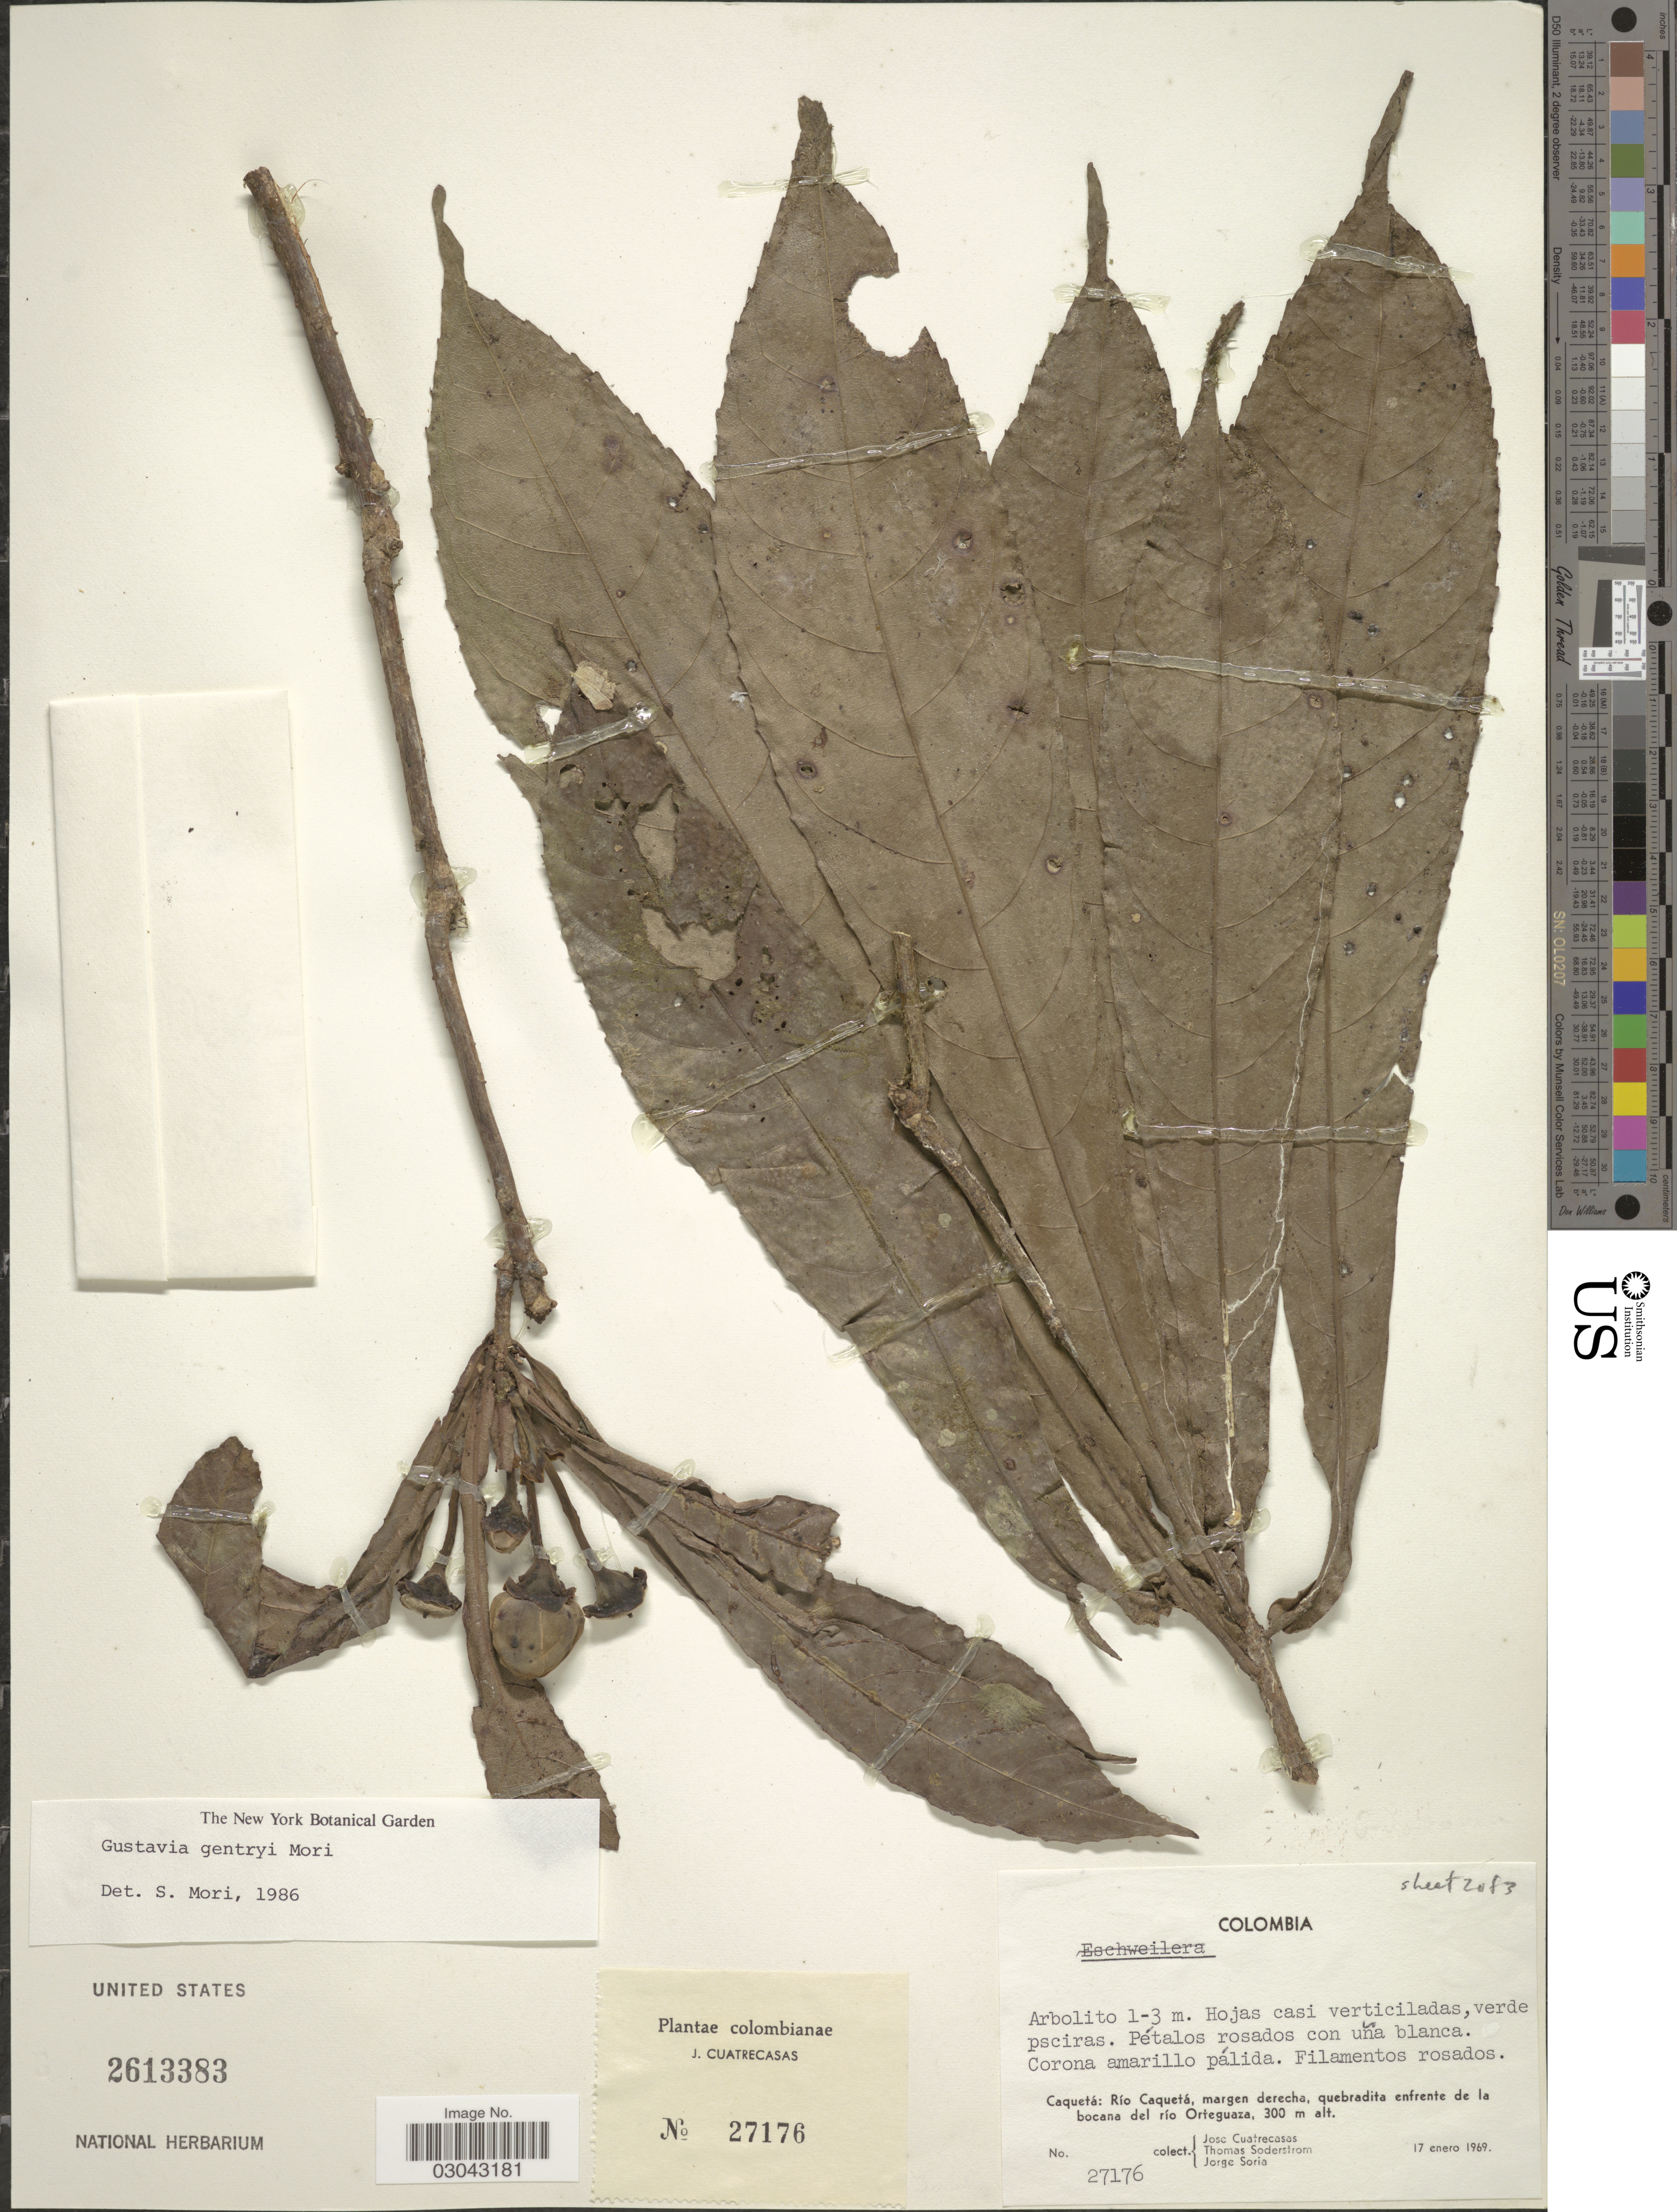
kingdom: Plantae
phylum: Tracheophyta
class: Magnoliopsida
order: Ericales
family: Lecythidaceae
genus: Gustavia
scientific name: Gustavia gentryi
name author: S.A. Mori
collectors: J. Cuatrecasas, T. R. Soderstrom & J. Soria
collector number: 27176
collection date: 1969-01-17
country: Colombia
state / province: Caquetá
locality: Rio Caquetá, margen derecha, quebradita enfrente de la bocana del río Orteguaza.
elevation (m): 300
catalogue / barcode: US 2613383